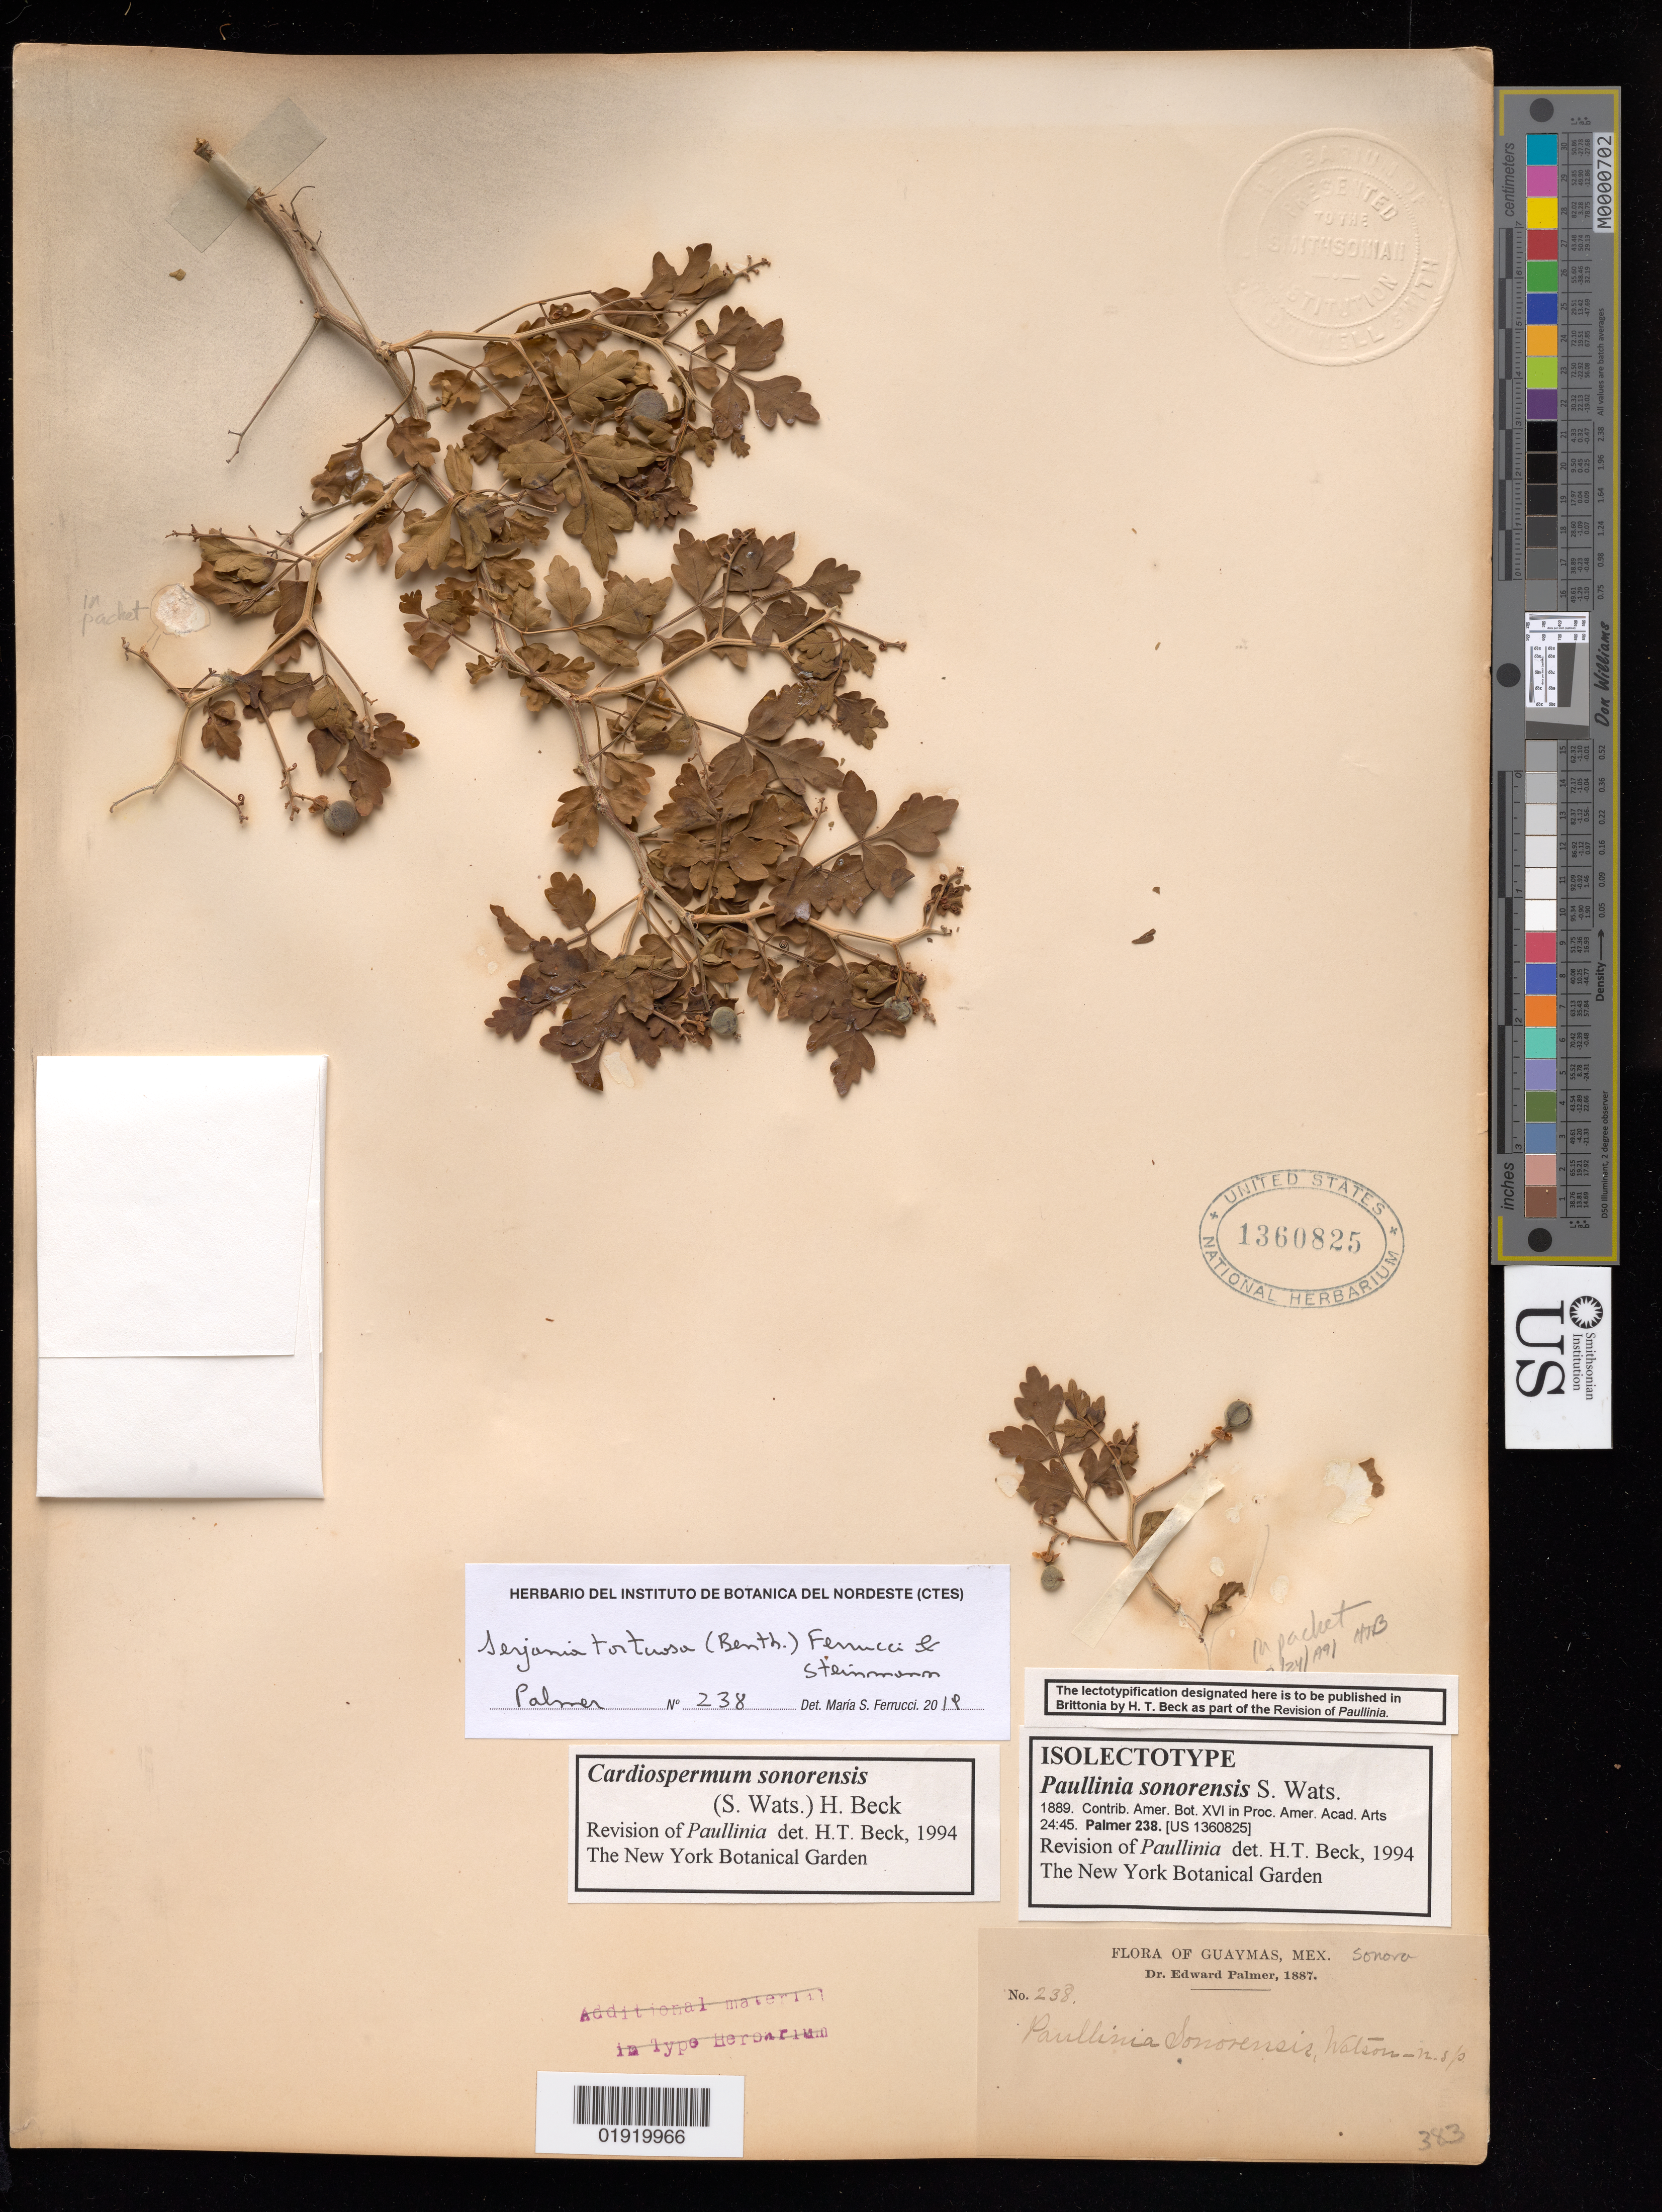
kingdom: Plantae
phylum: Tracheophyta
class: Magnoliopsida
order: Sapindales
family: Sapindaceae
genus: Paullinia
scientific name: Paullinia sonorensis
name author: S. Watson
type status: Type Collection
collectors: E. Palmer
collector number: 238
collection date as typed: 1887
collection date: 1887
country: Mexico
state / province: Sonora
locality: Near Guaymas.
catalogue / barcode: US 1360825